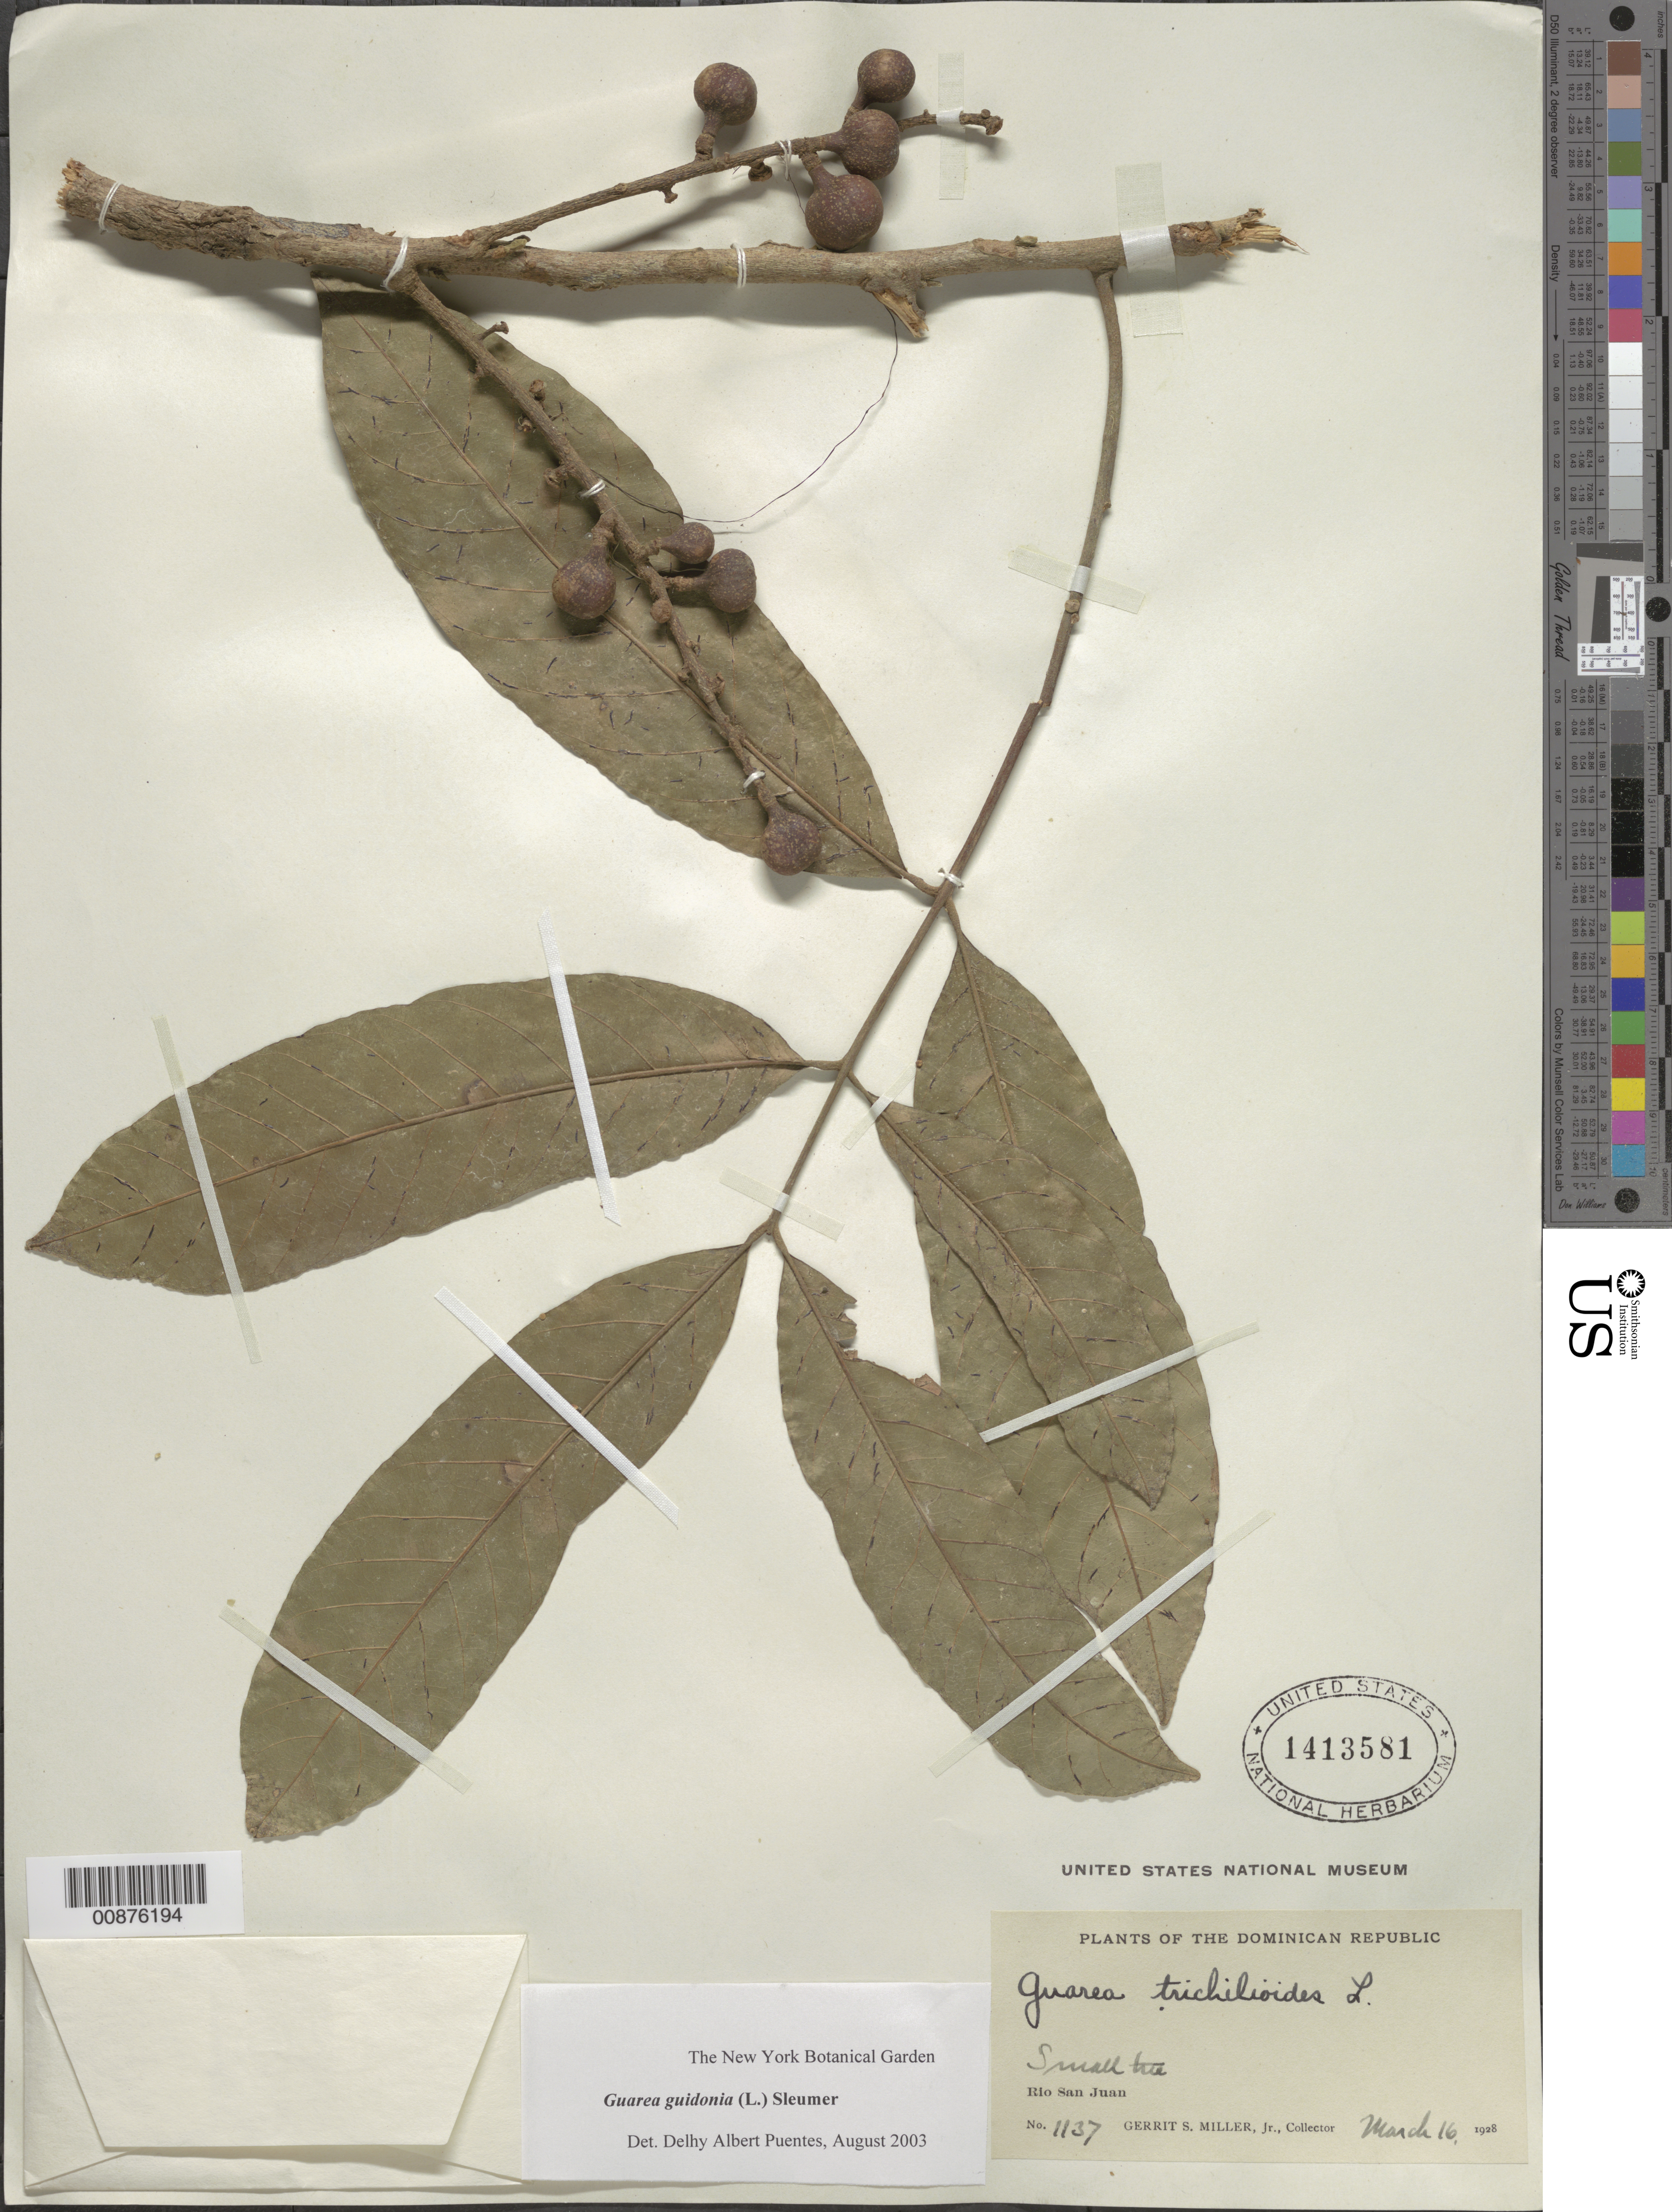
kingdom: Plantae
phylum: Tracheophyta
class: Magnoliopsida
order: Sapindales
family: Meliaceae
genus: Guarea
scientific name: Guarea guidonia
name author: (L.) Sleumer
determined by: Puentes, D. A.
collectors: G. S. Miller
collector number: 1137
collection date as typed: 16 Mar 1928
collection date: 1928-03-16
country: Dominican Republic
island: Hispaniola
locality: Rio San Juan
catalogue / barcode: US 1413581